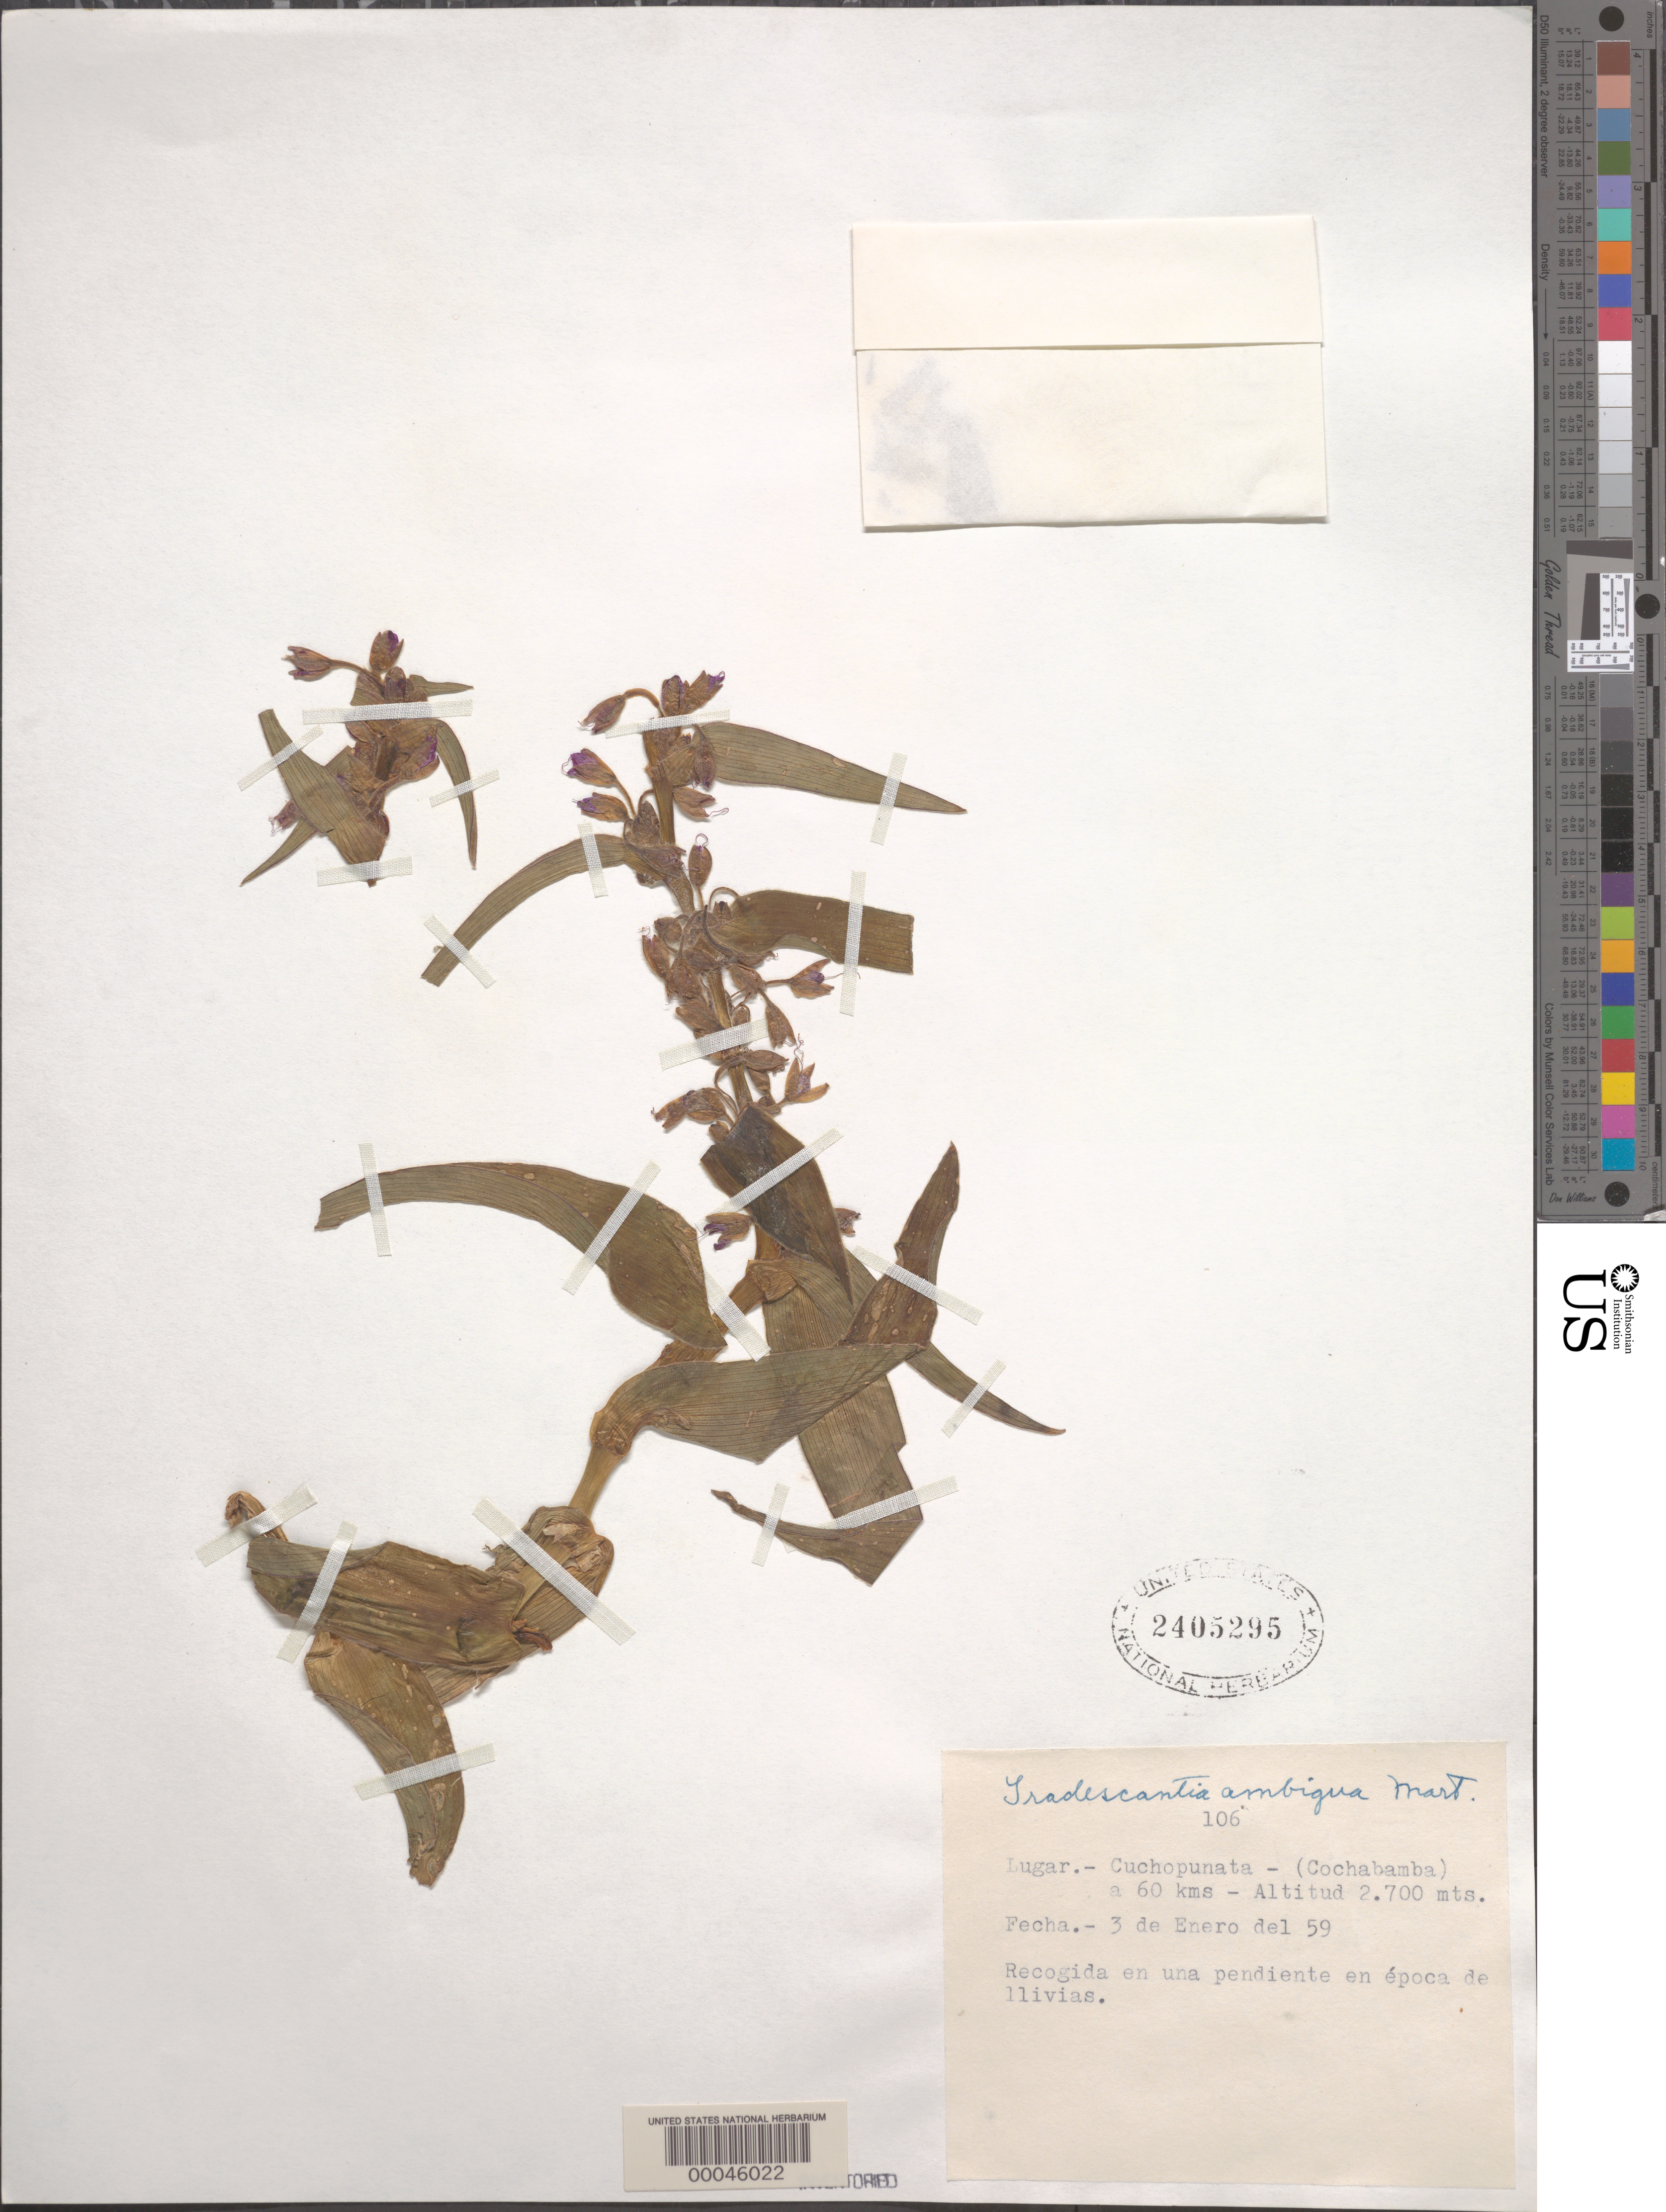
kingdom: Plantae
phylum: Tracheophyta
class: Liliopsida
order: Commelinales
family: Commelinaceae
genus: Tradescantia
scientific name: Tradescantia ambigua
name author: Mart. ex Schult. & Schult. f.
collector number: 106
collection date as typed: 03 Jan 1959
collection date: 1959-01-03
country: Bolivia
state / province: Cochabamba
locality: Cuchopunata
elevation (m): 2700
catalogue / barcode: US 2405295